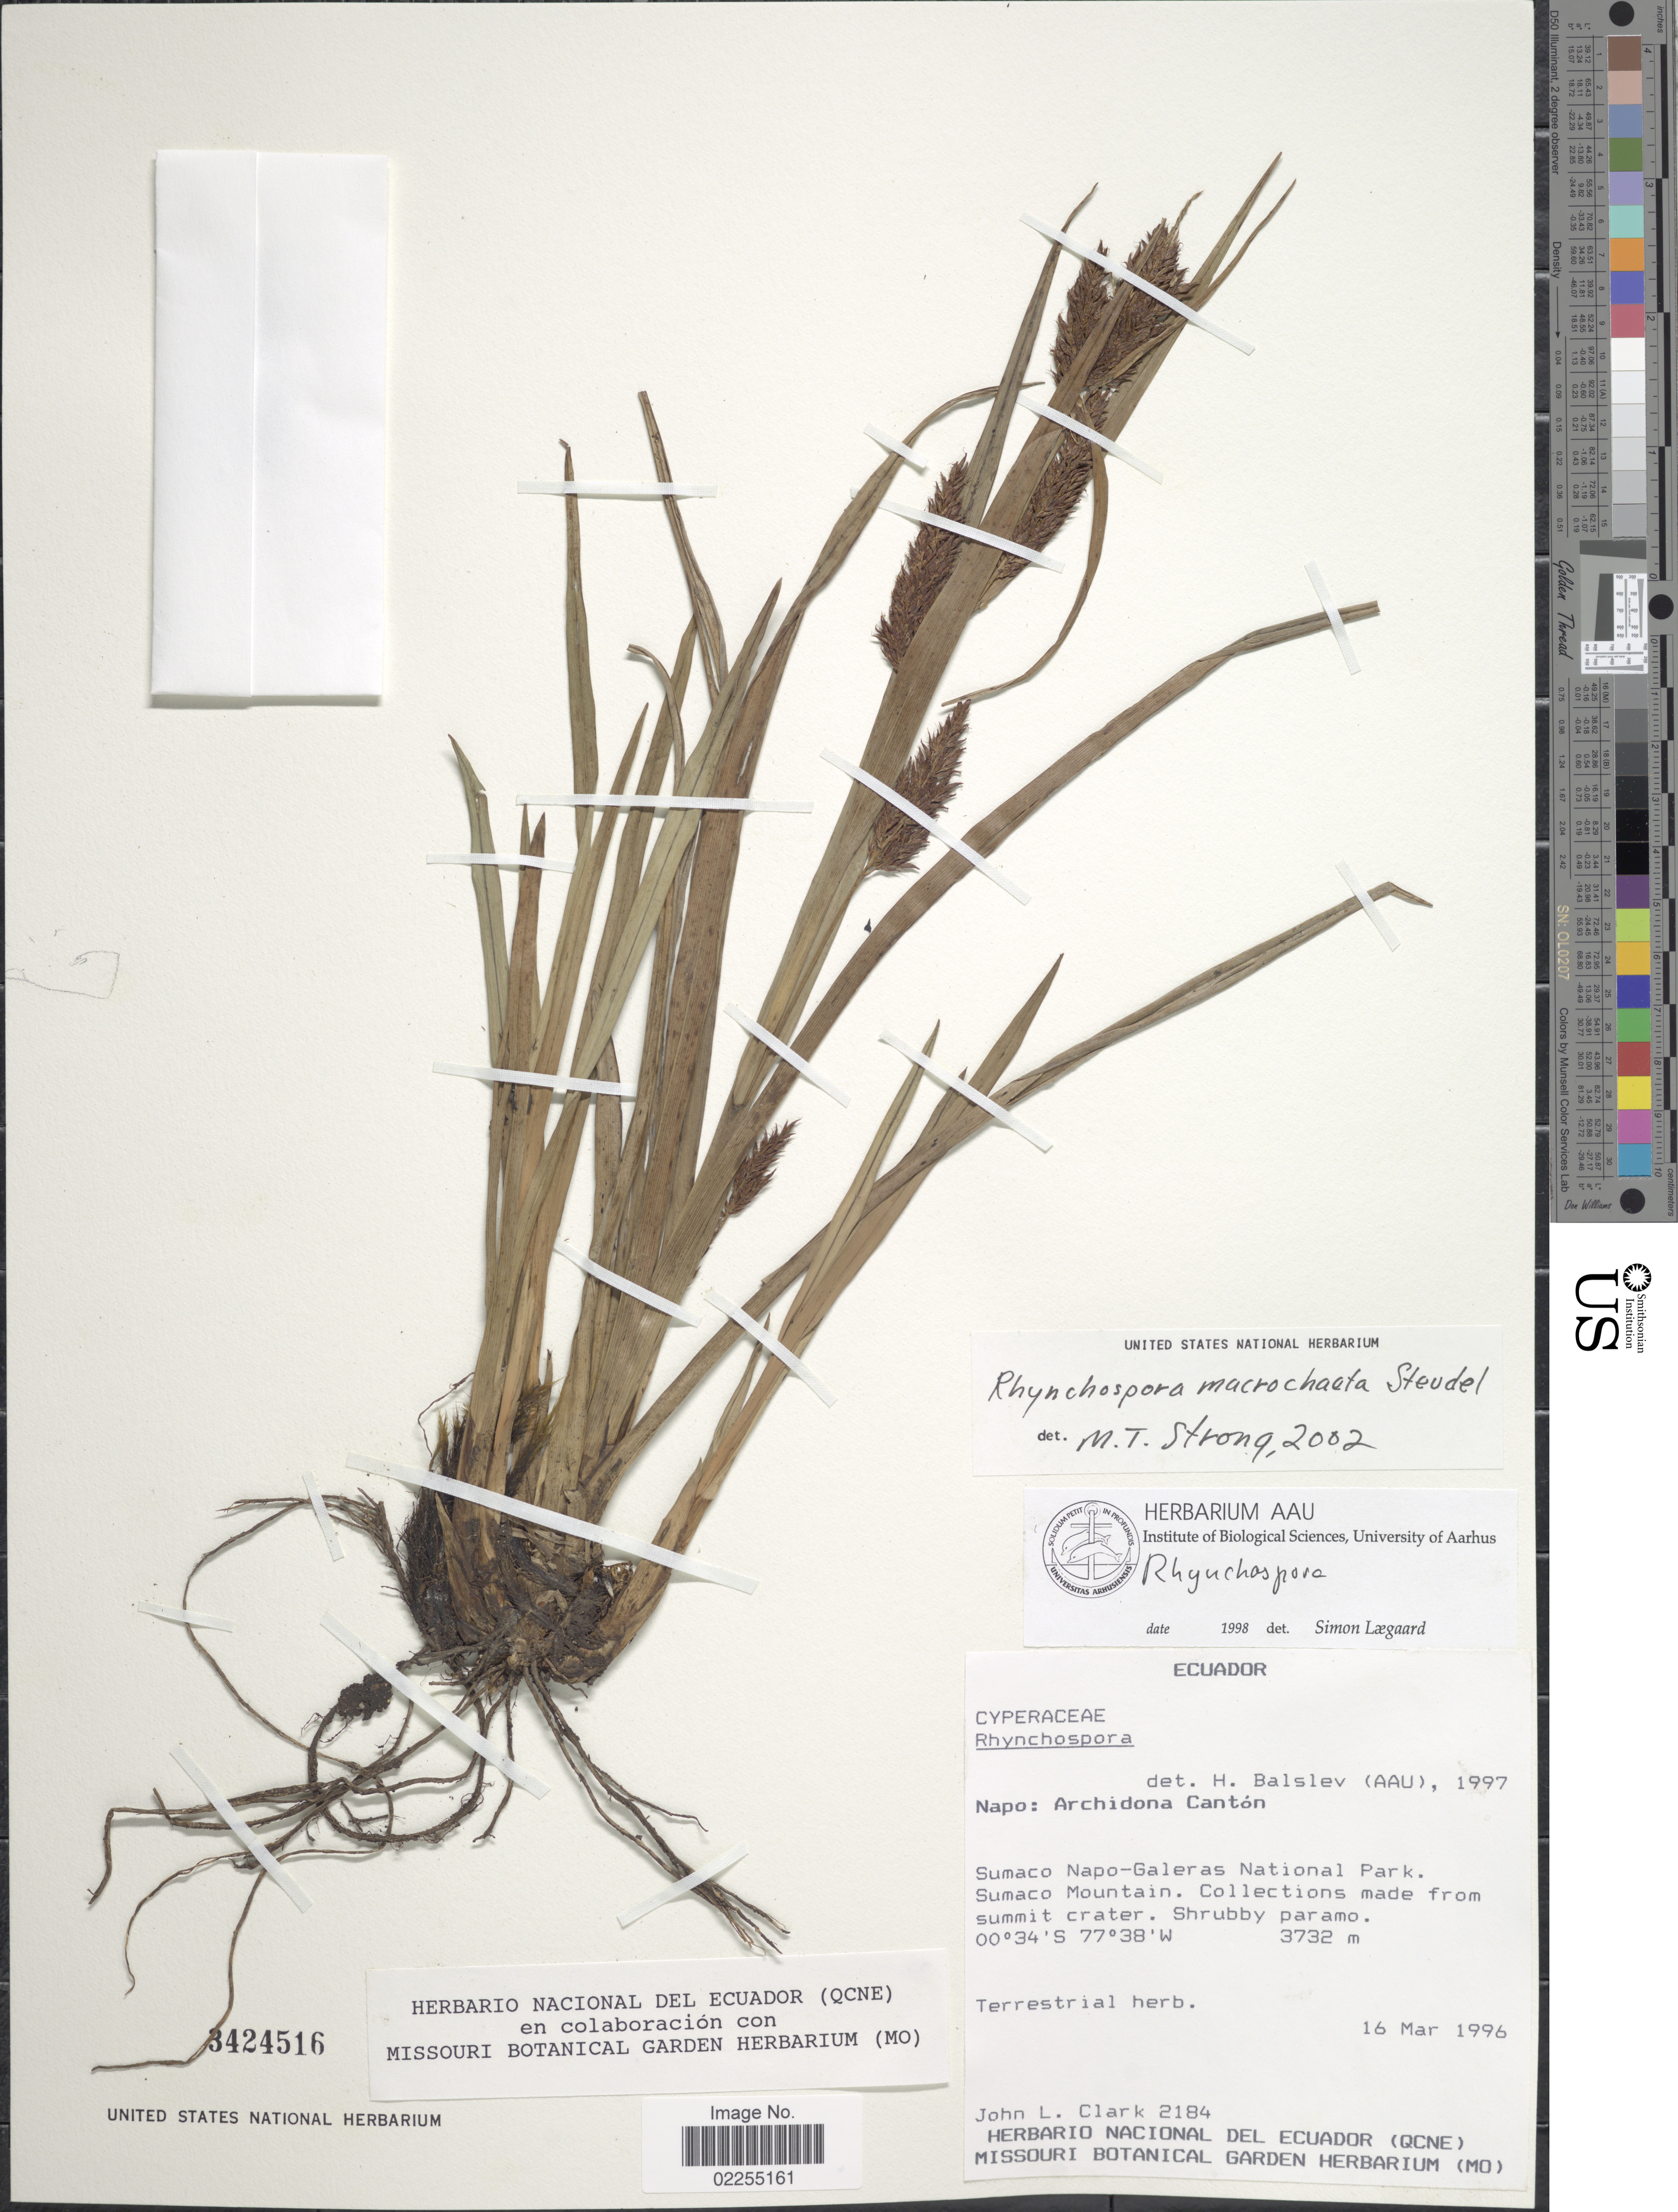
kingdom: Plantae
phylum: Tracheophyta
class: Liliopsida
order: Poales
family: Cyperaceae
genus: Rhynchospora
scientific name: Rhynchospora macrochaeta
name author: Steud. ex Boeckeler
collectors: J. L. Clark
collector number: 2184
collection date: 1996-03-16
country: Ecuador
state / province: Napo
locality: Napo: Archidona Canton. Sumaco napo-Galeras National Park. Sumaco Mountain.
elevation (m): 3732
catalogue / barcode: US 3424516